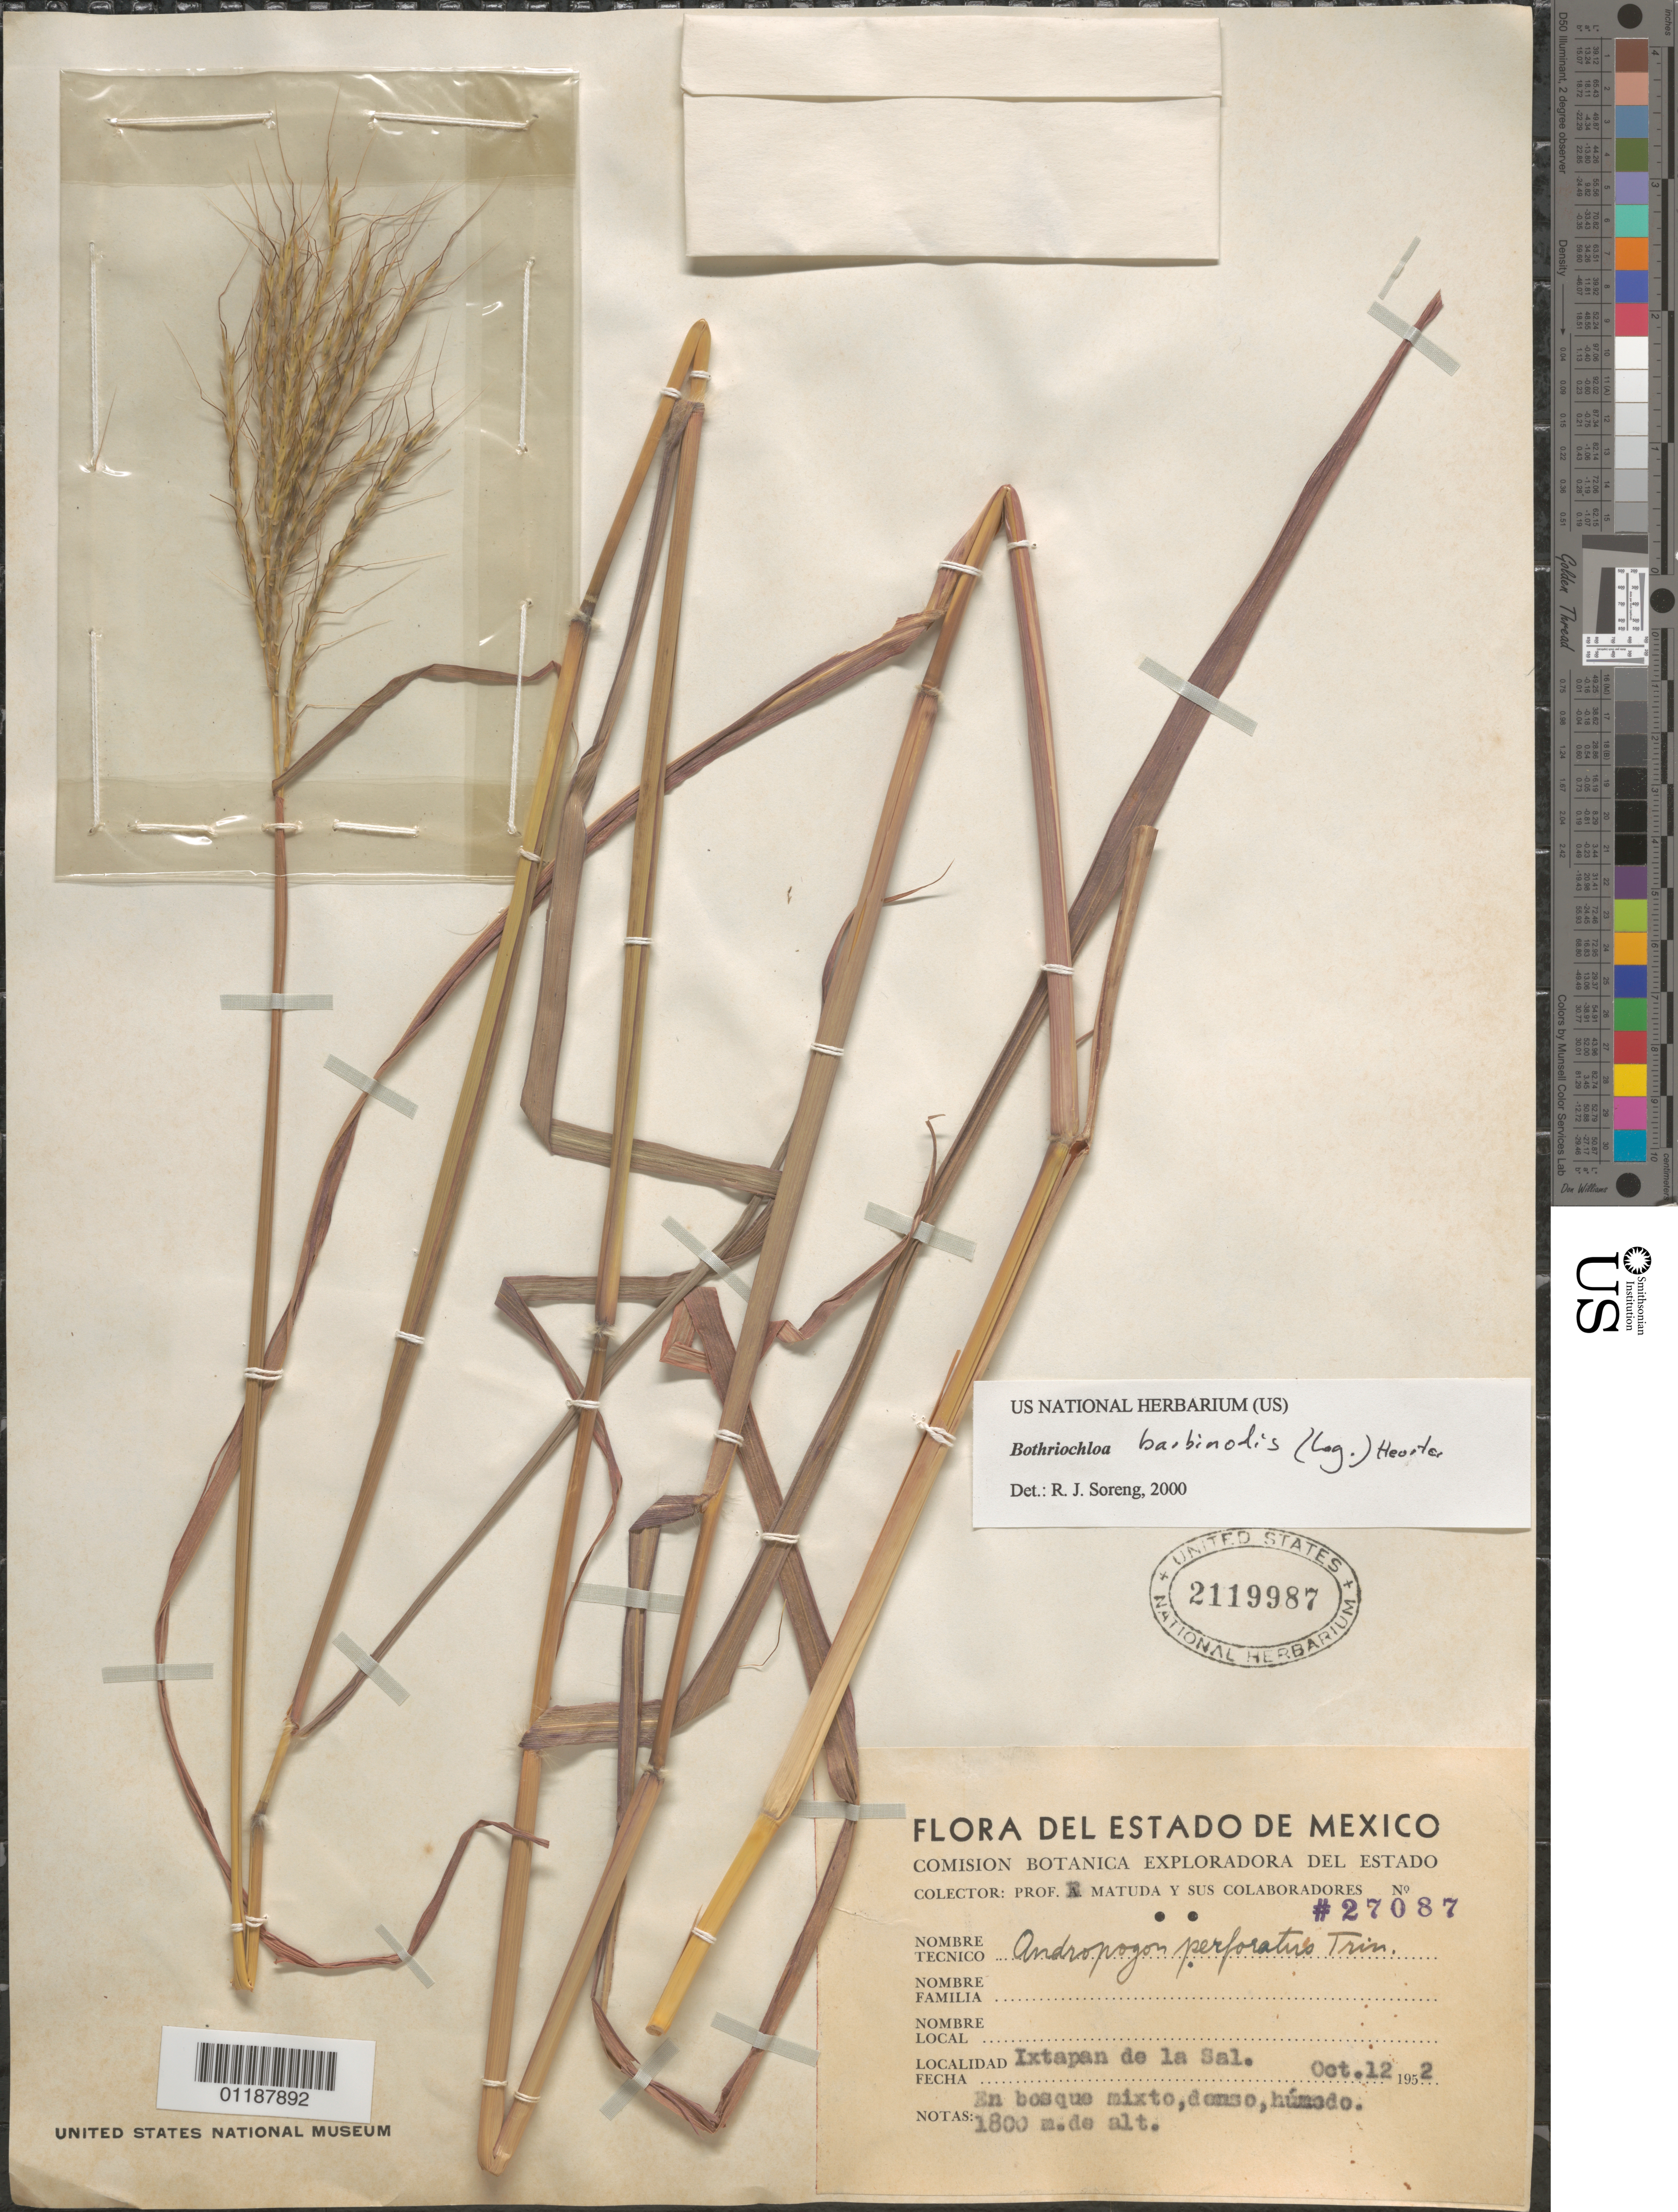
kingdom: Plantae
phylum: Tracheophyta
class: Liliopsida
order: Poales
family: Poaceae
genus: Bothriochloa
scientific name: Bothriochloa barbinodis var. barbinodis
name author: (Lag.) Herter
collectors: E. Matuda et al.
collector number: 27087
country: Mexico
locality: Ixtapan de la Sal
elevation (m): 1800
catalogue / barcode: US 2119987